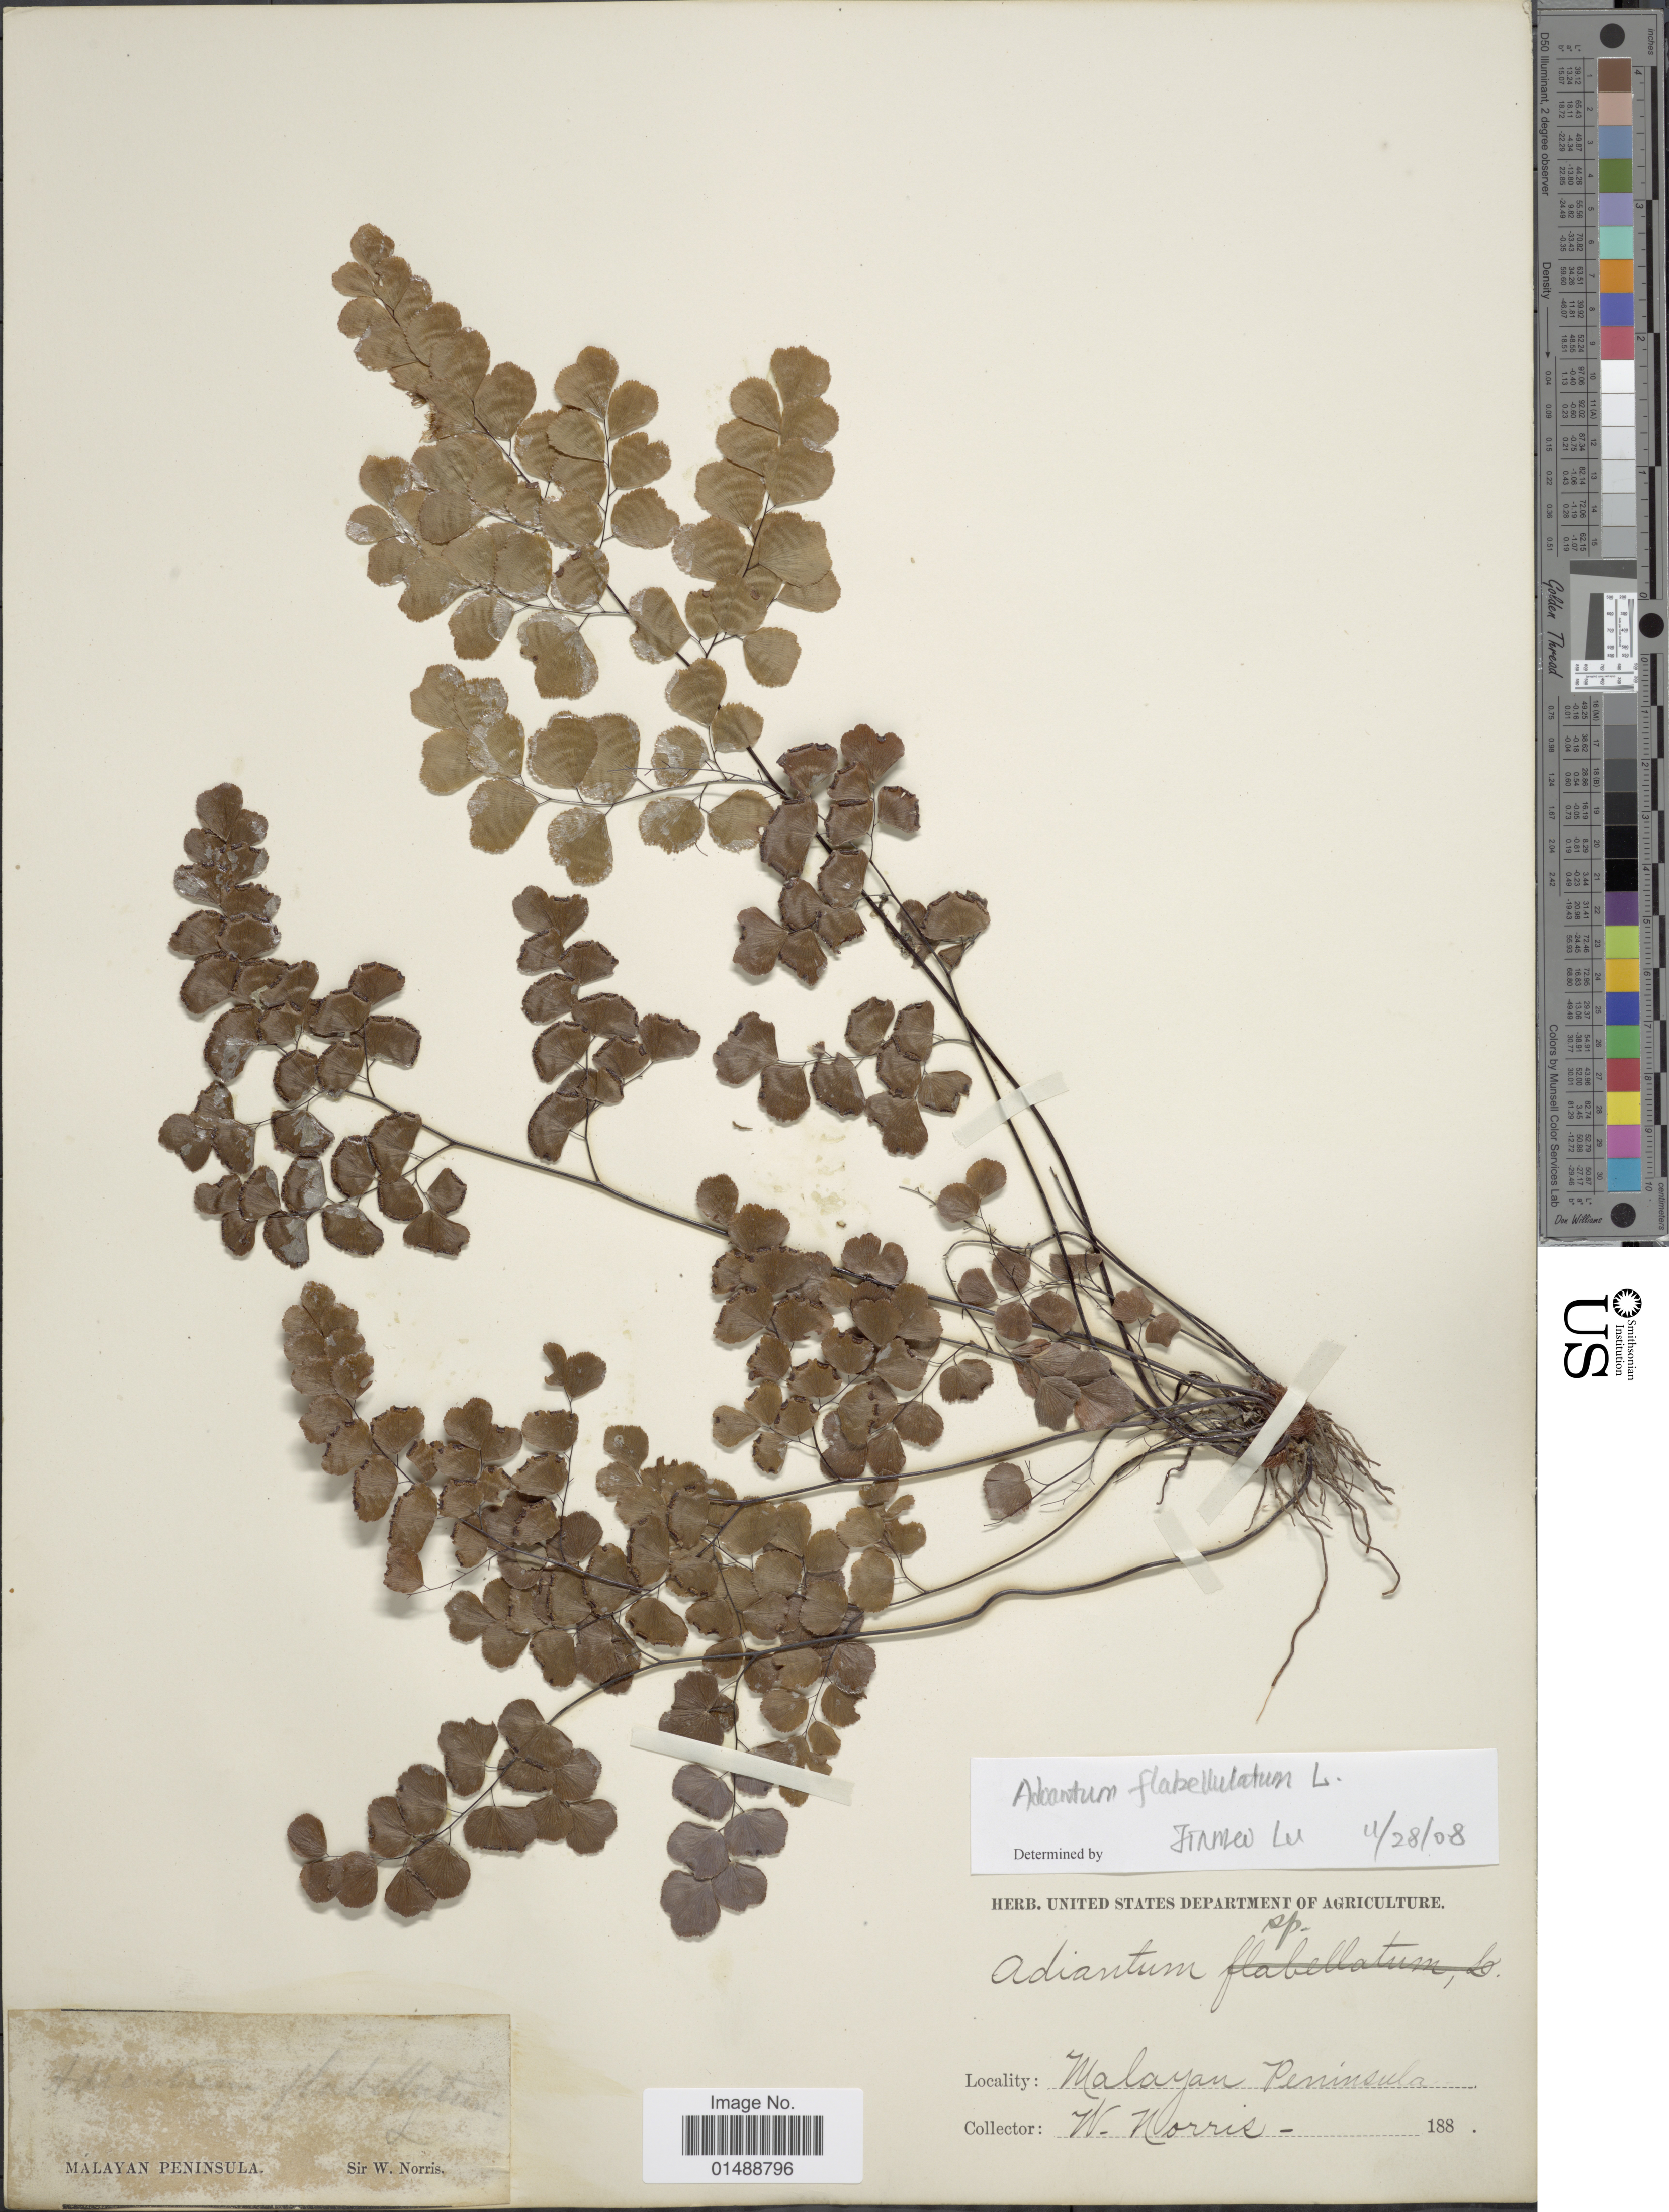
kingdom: Plantae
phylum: Tracheophyta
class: Polypodiopsida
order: Polypodiales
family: Pteridaceae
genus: Adiantum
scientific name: Adiantum sp.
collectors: W. Norris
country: Malaysia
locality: Malayan Peninsula